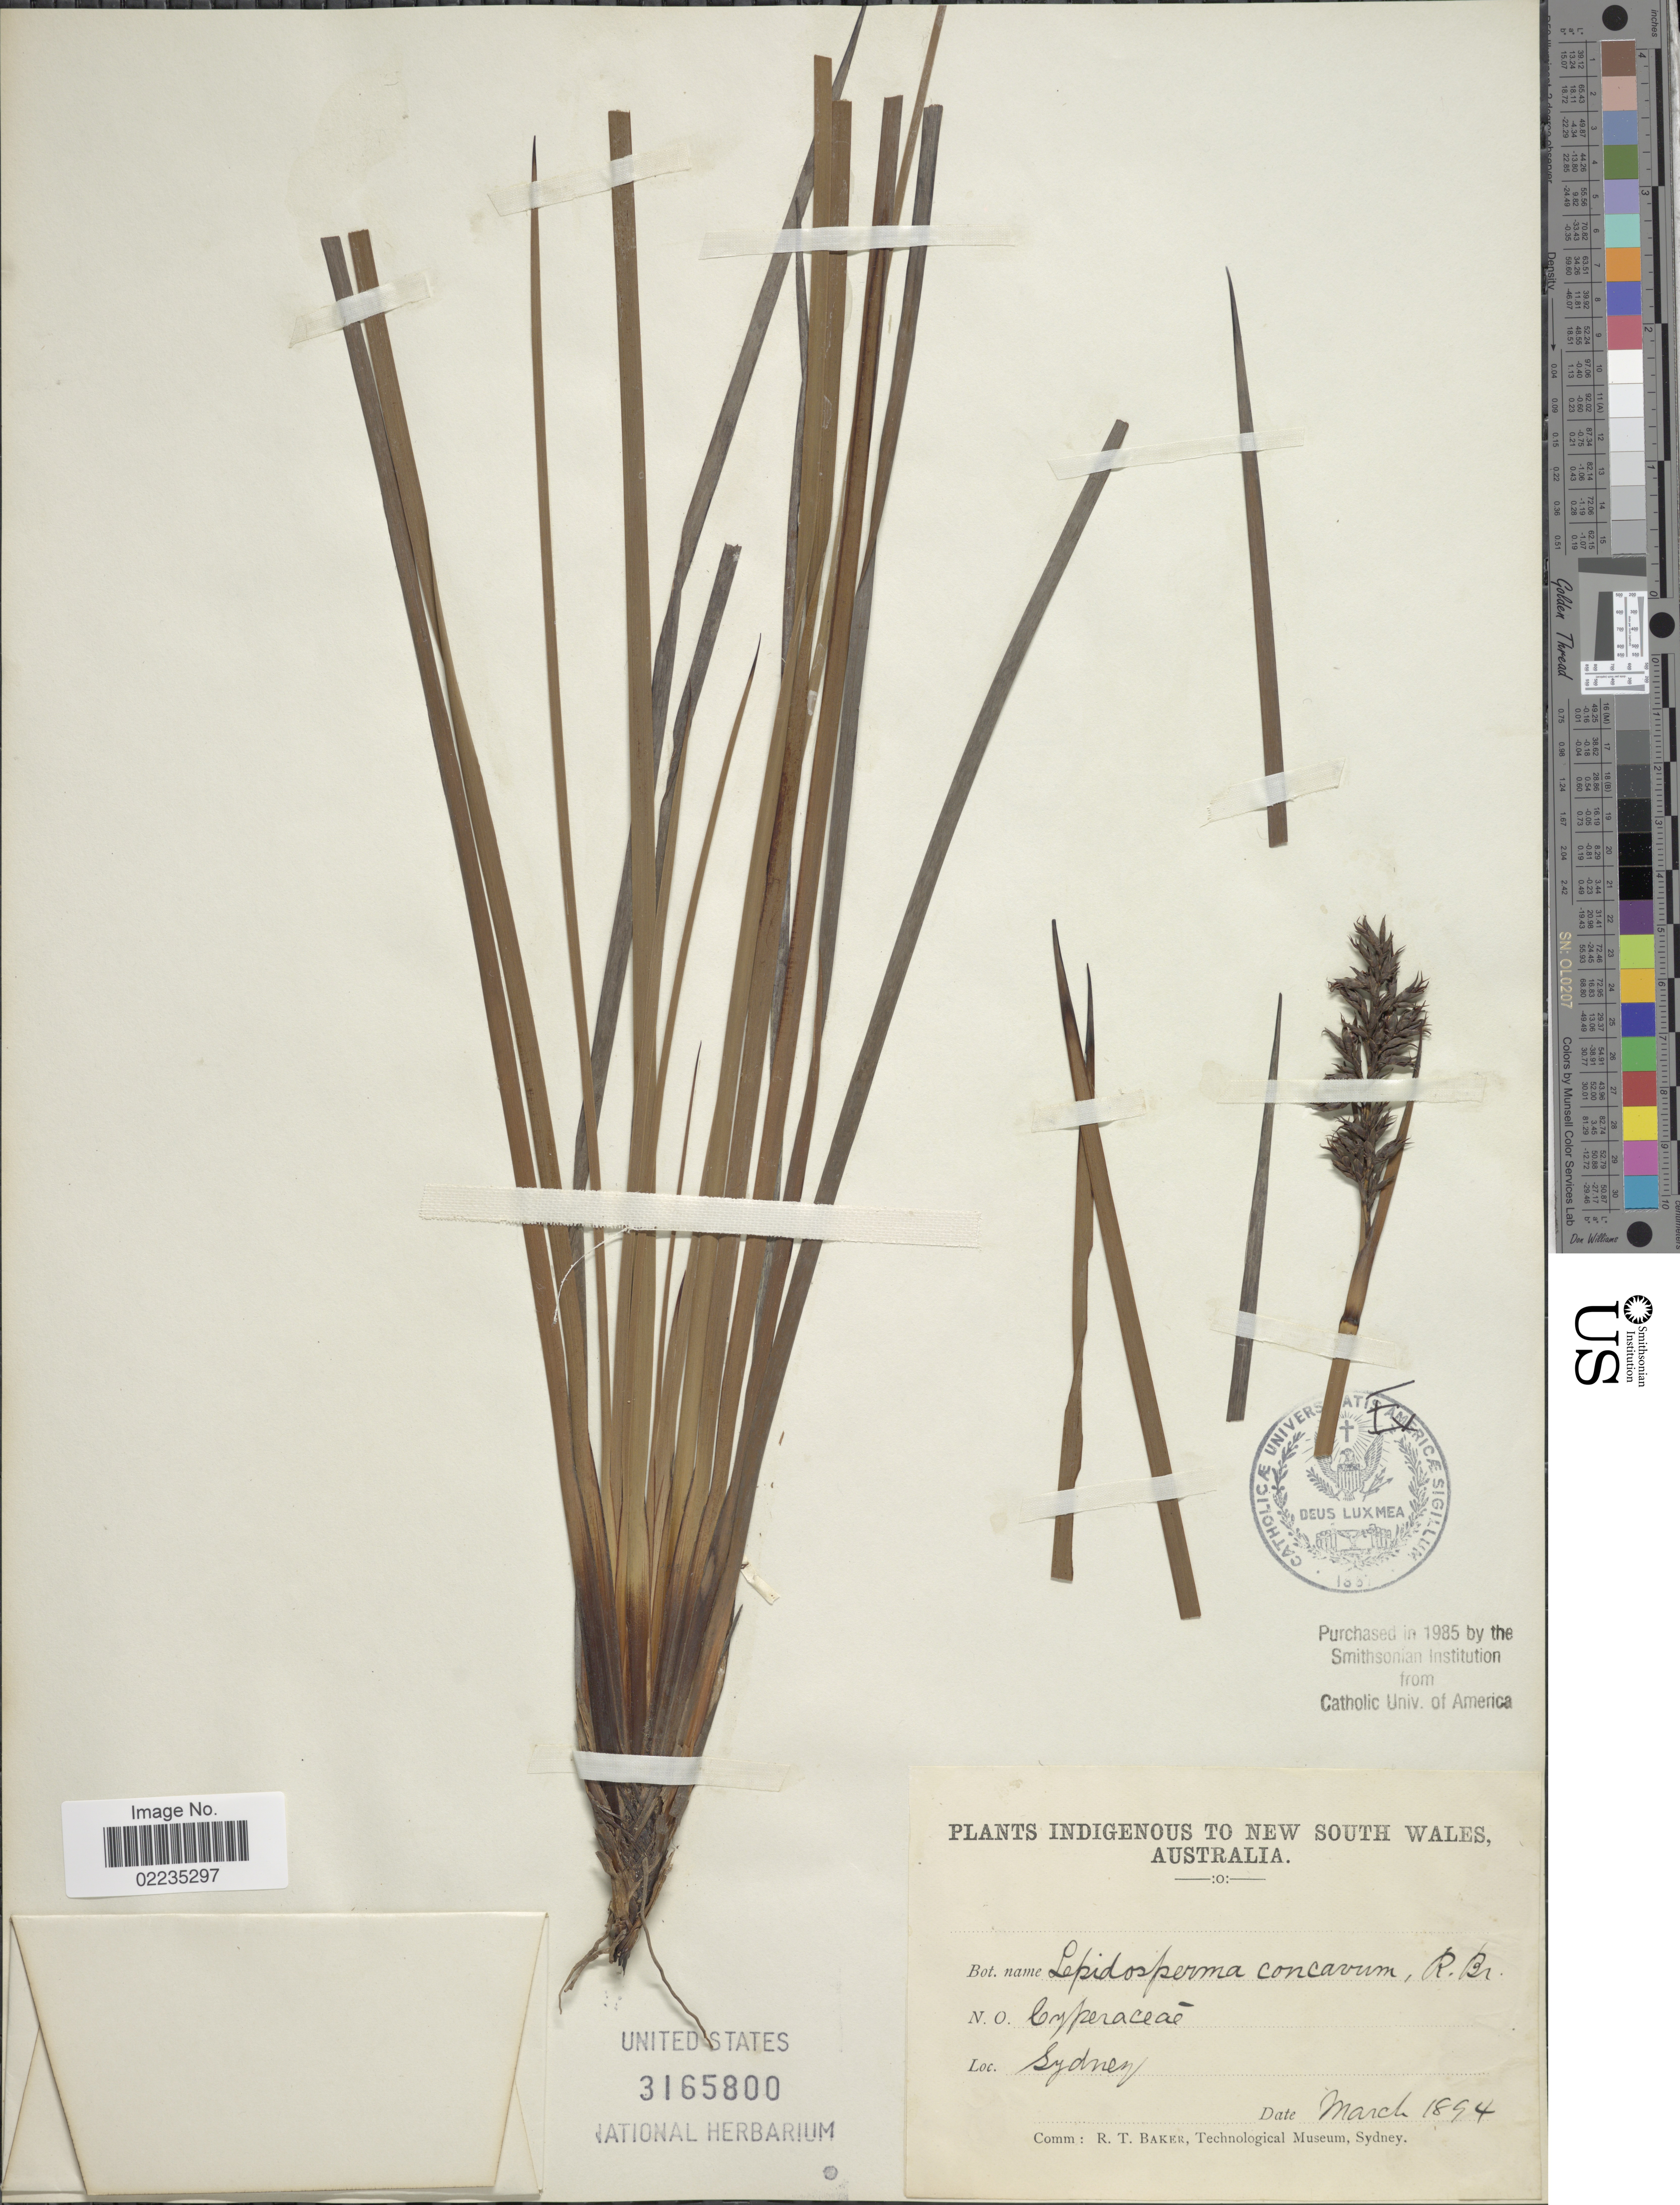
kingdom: Plantae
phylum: Tracheophyta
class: Liliopsida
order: Poales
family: Cyperaceae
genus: Lepidosperma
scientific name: Lepidosperma concavum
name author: R. Br.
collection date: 1894-03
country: Australia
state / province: New South Wales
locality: Sydney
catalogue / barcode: US 3165800